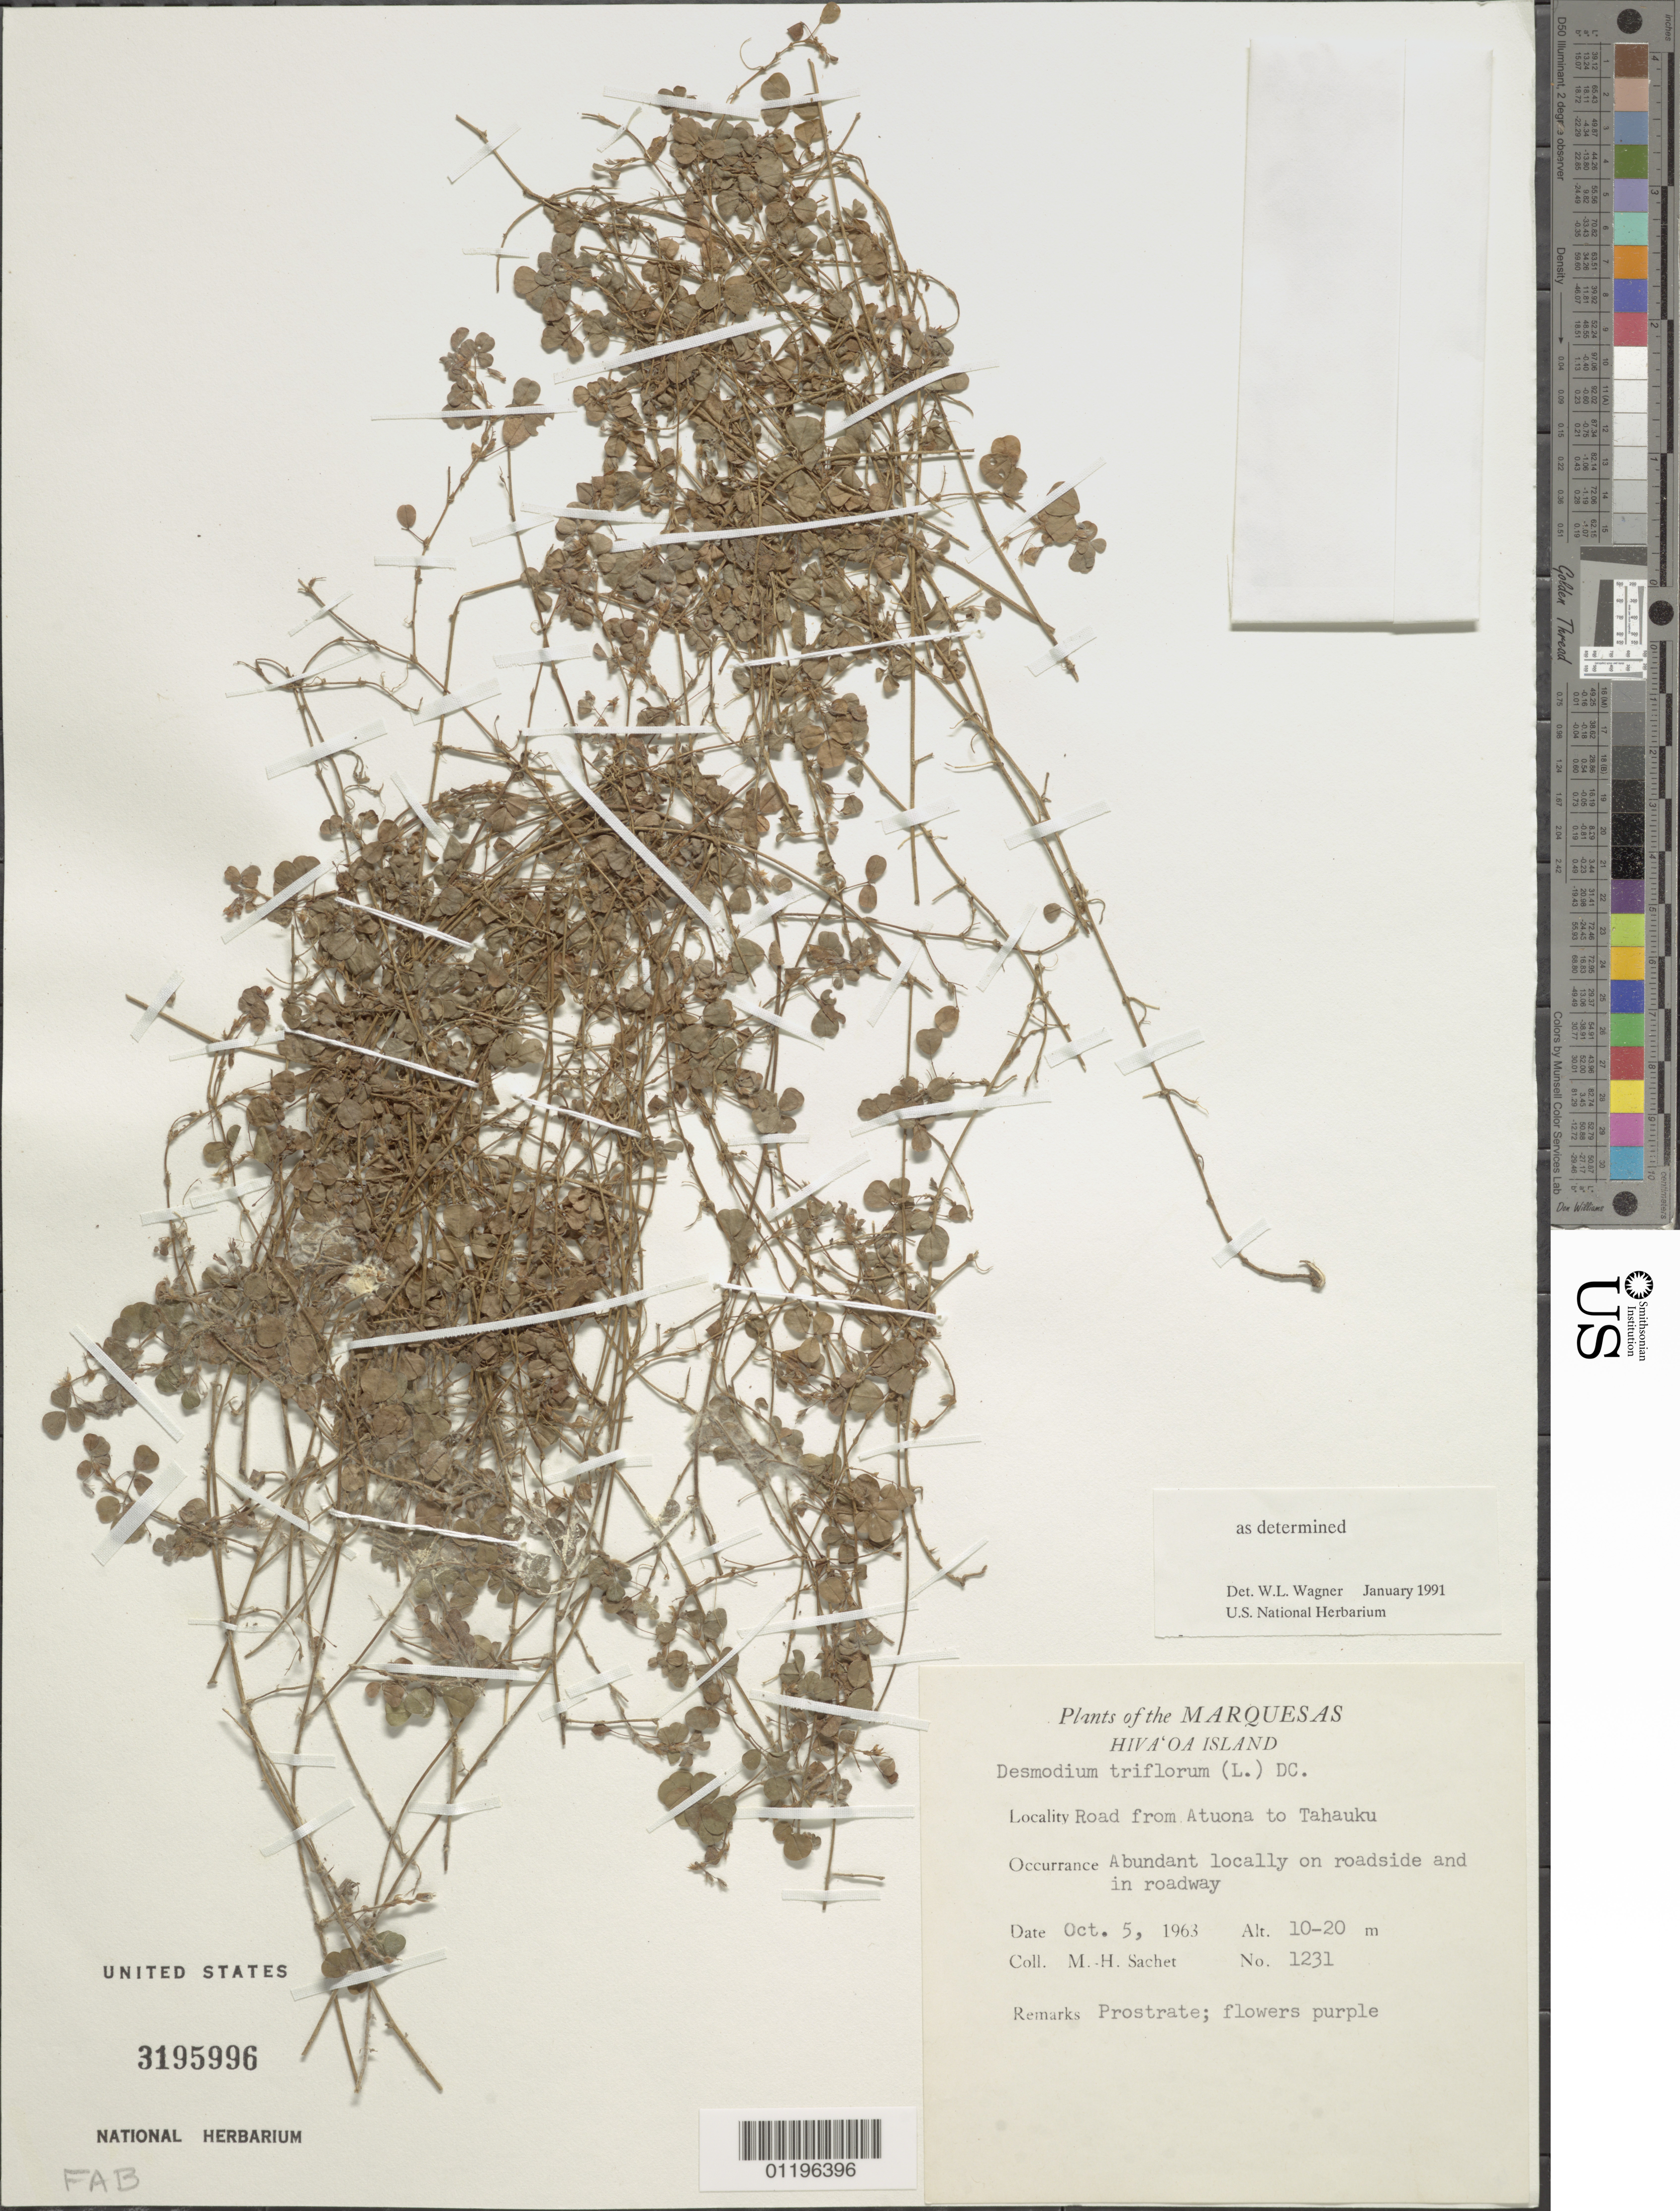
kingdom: Plantae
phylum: Tracheophyta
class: Magnoliopsida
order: Fabales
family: Fabaceae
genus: Grona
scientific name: Grona triflora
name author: (L.) H. Ohashi & K. Ohashi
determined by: Wagner, W. L., (BOT), Smithsonian Institution - National Museum of Natural History (UNITED STATES)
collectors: M.-H. Sachet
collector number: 1231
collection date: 1963-10-05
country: French Polynesia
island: Hiva Oa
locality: Road from Atuona to Tahauku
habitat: Abundant locally on roadside and in roadway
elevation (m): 10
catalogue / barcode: US 3195996